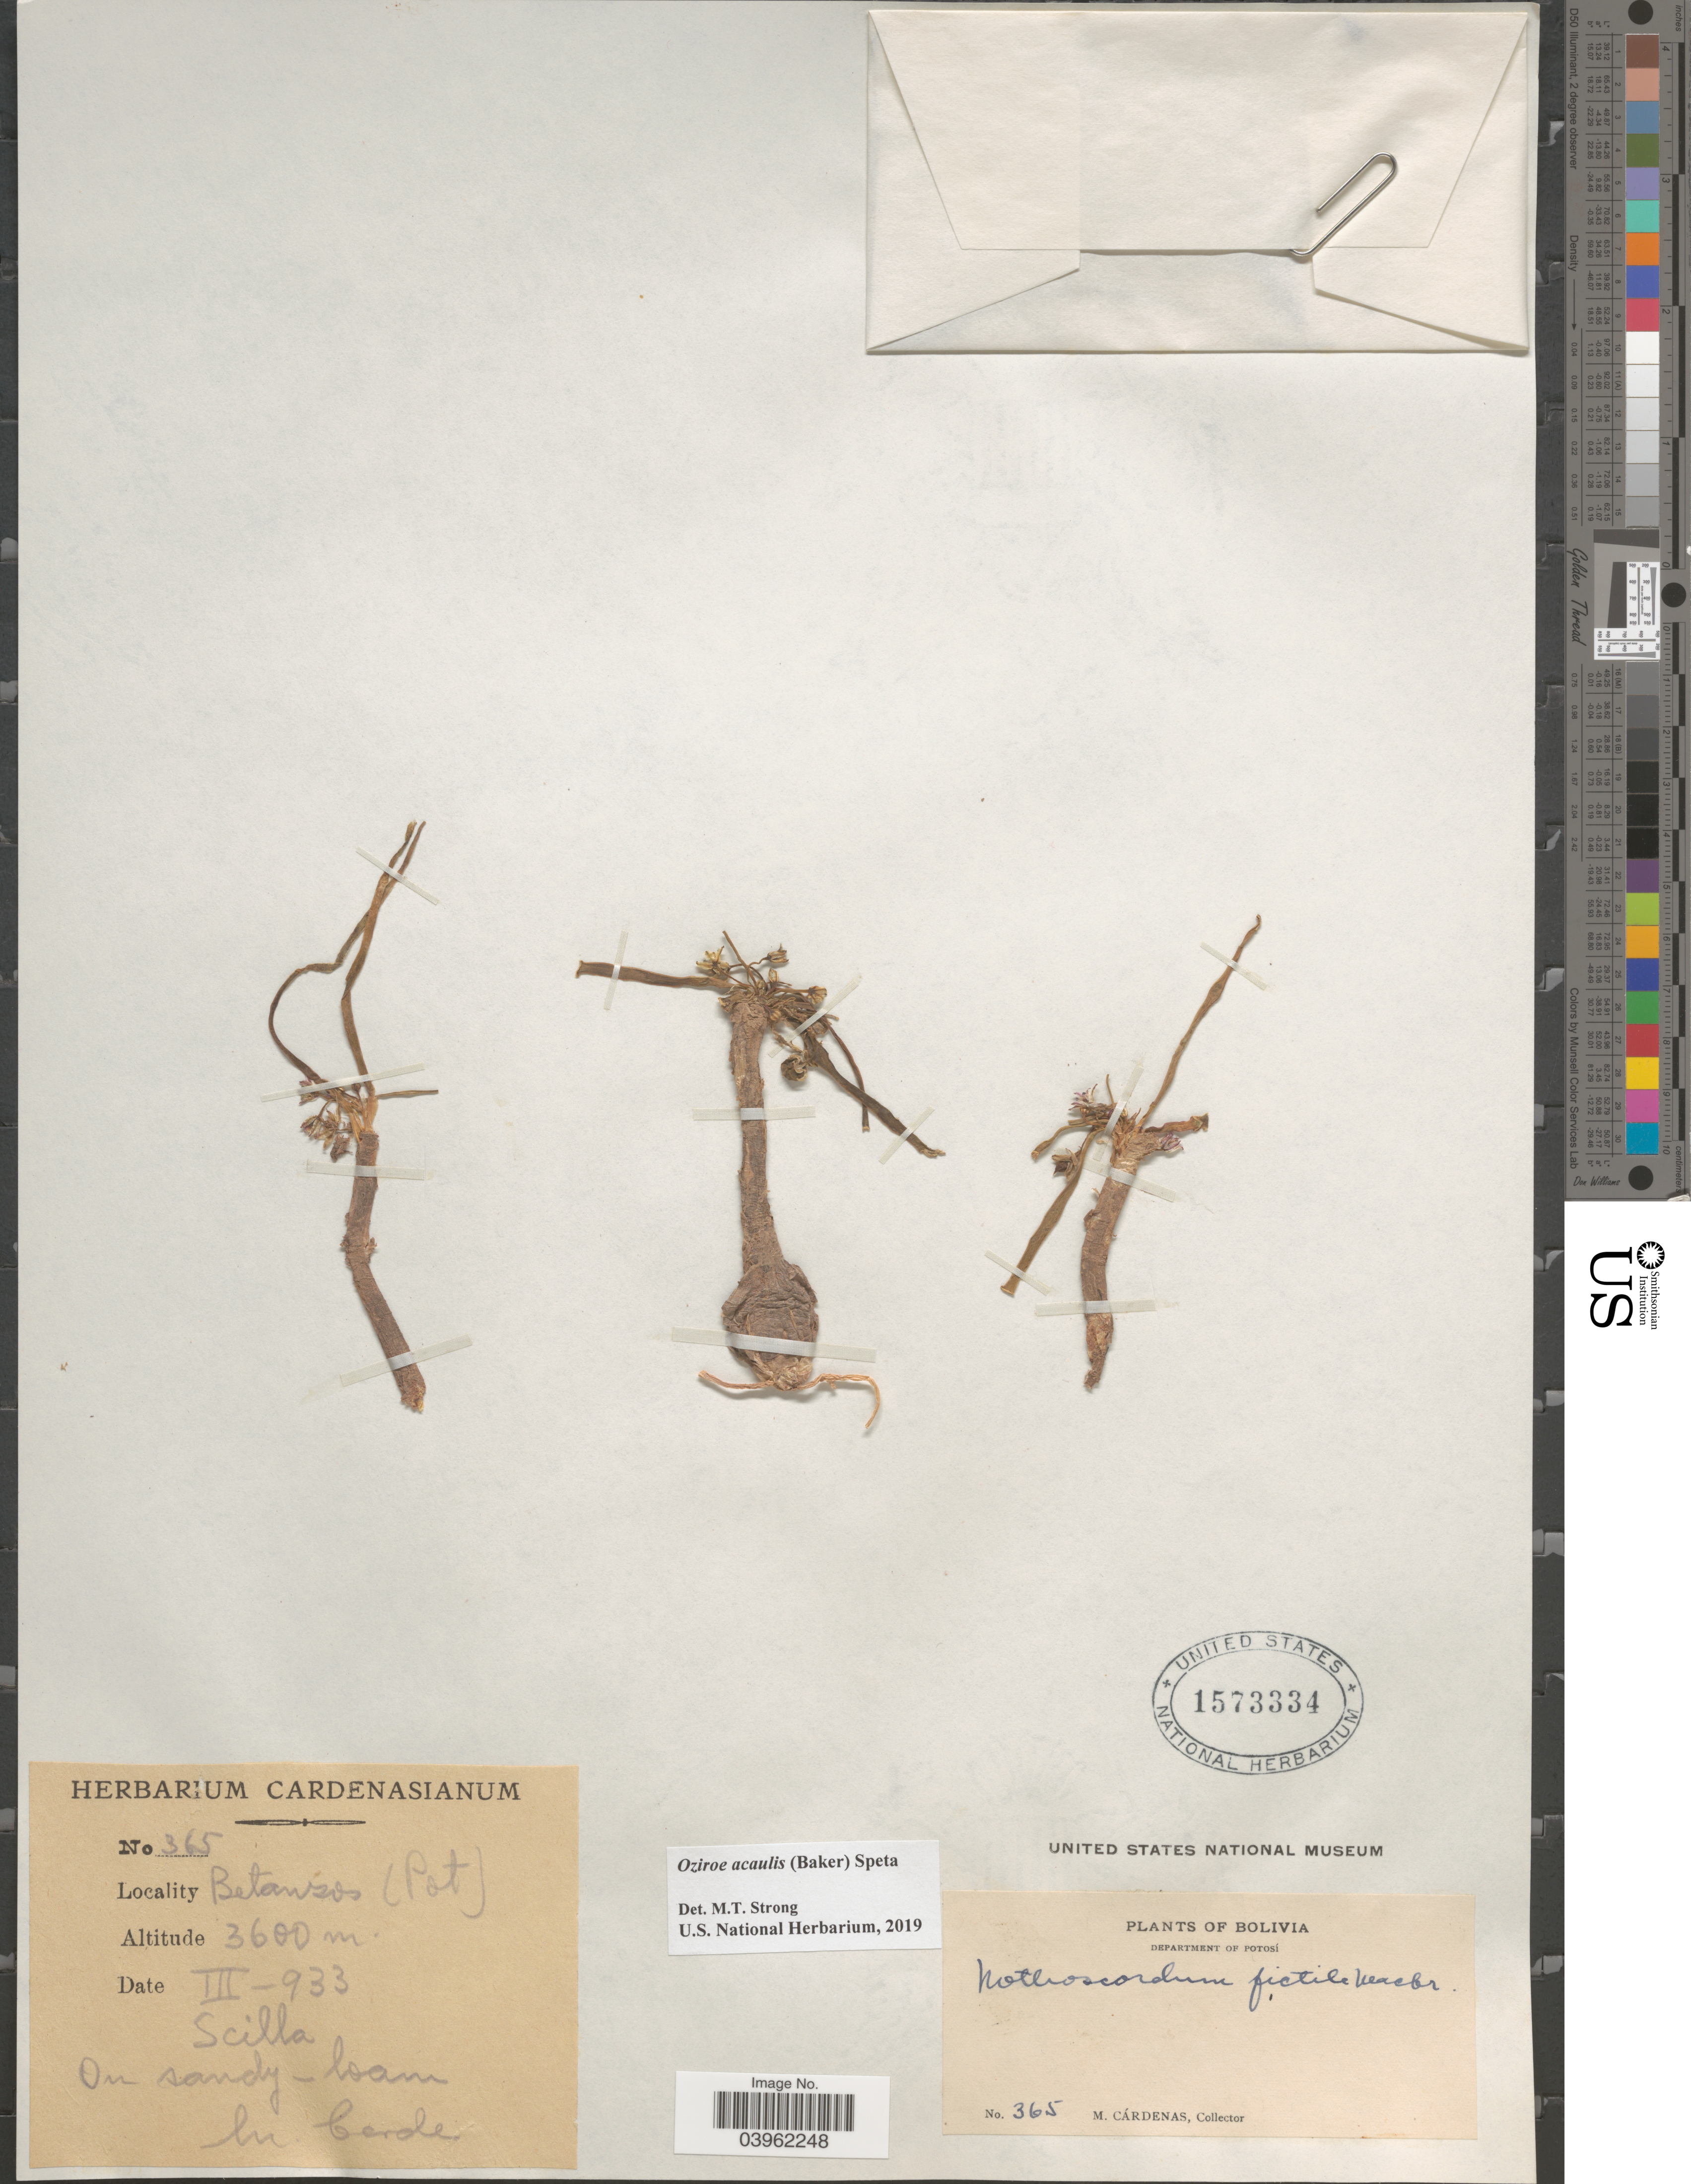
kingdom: Plantae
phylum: Tracheophyta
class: Liliopsida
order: Asparagales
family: Asparagaceae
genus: Oziroe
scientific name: Oziroë acaulis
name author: (Baker) Speta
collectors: M. Cárdenas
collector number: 365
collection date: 1933-03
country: Bolivia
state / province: Potosi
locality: Department of Potosí. Betansos (Pot).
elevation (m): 3600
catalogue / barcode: US 1573334